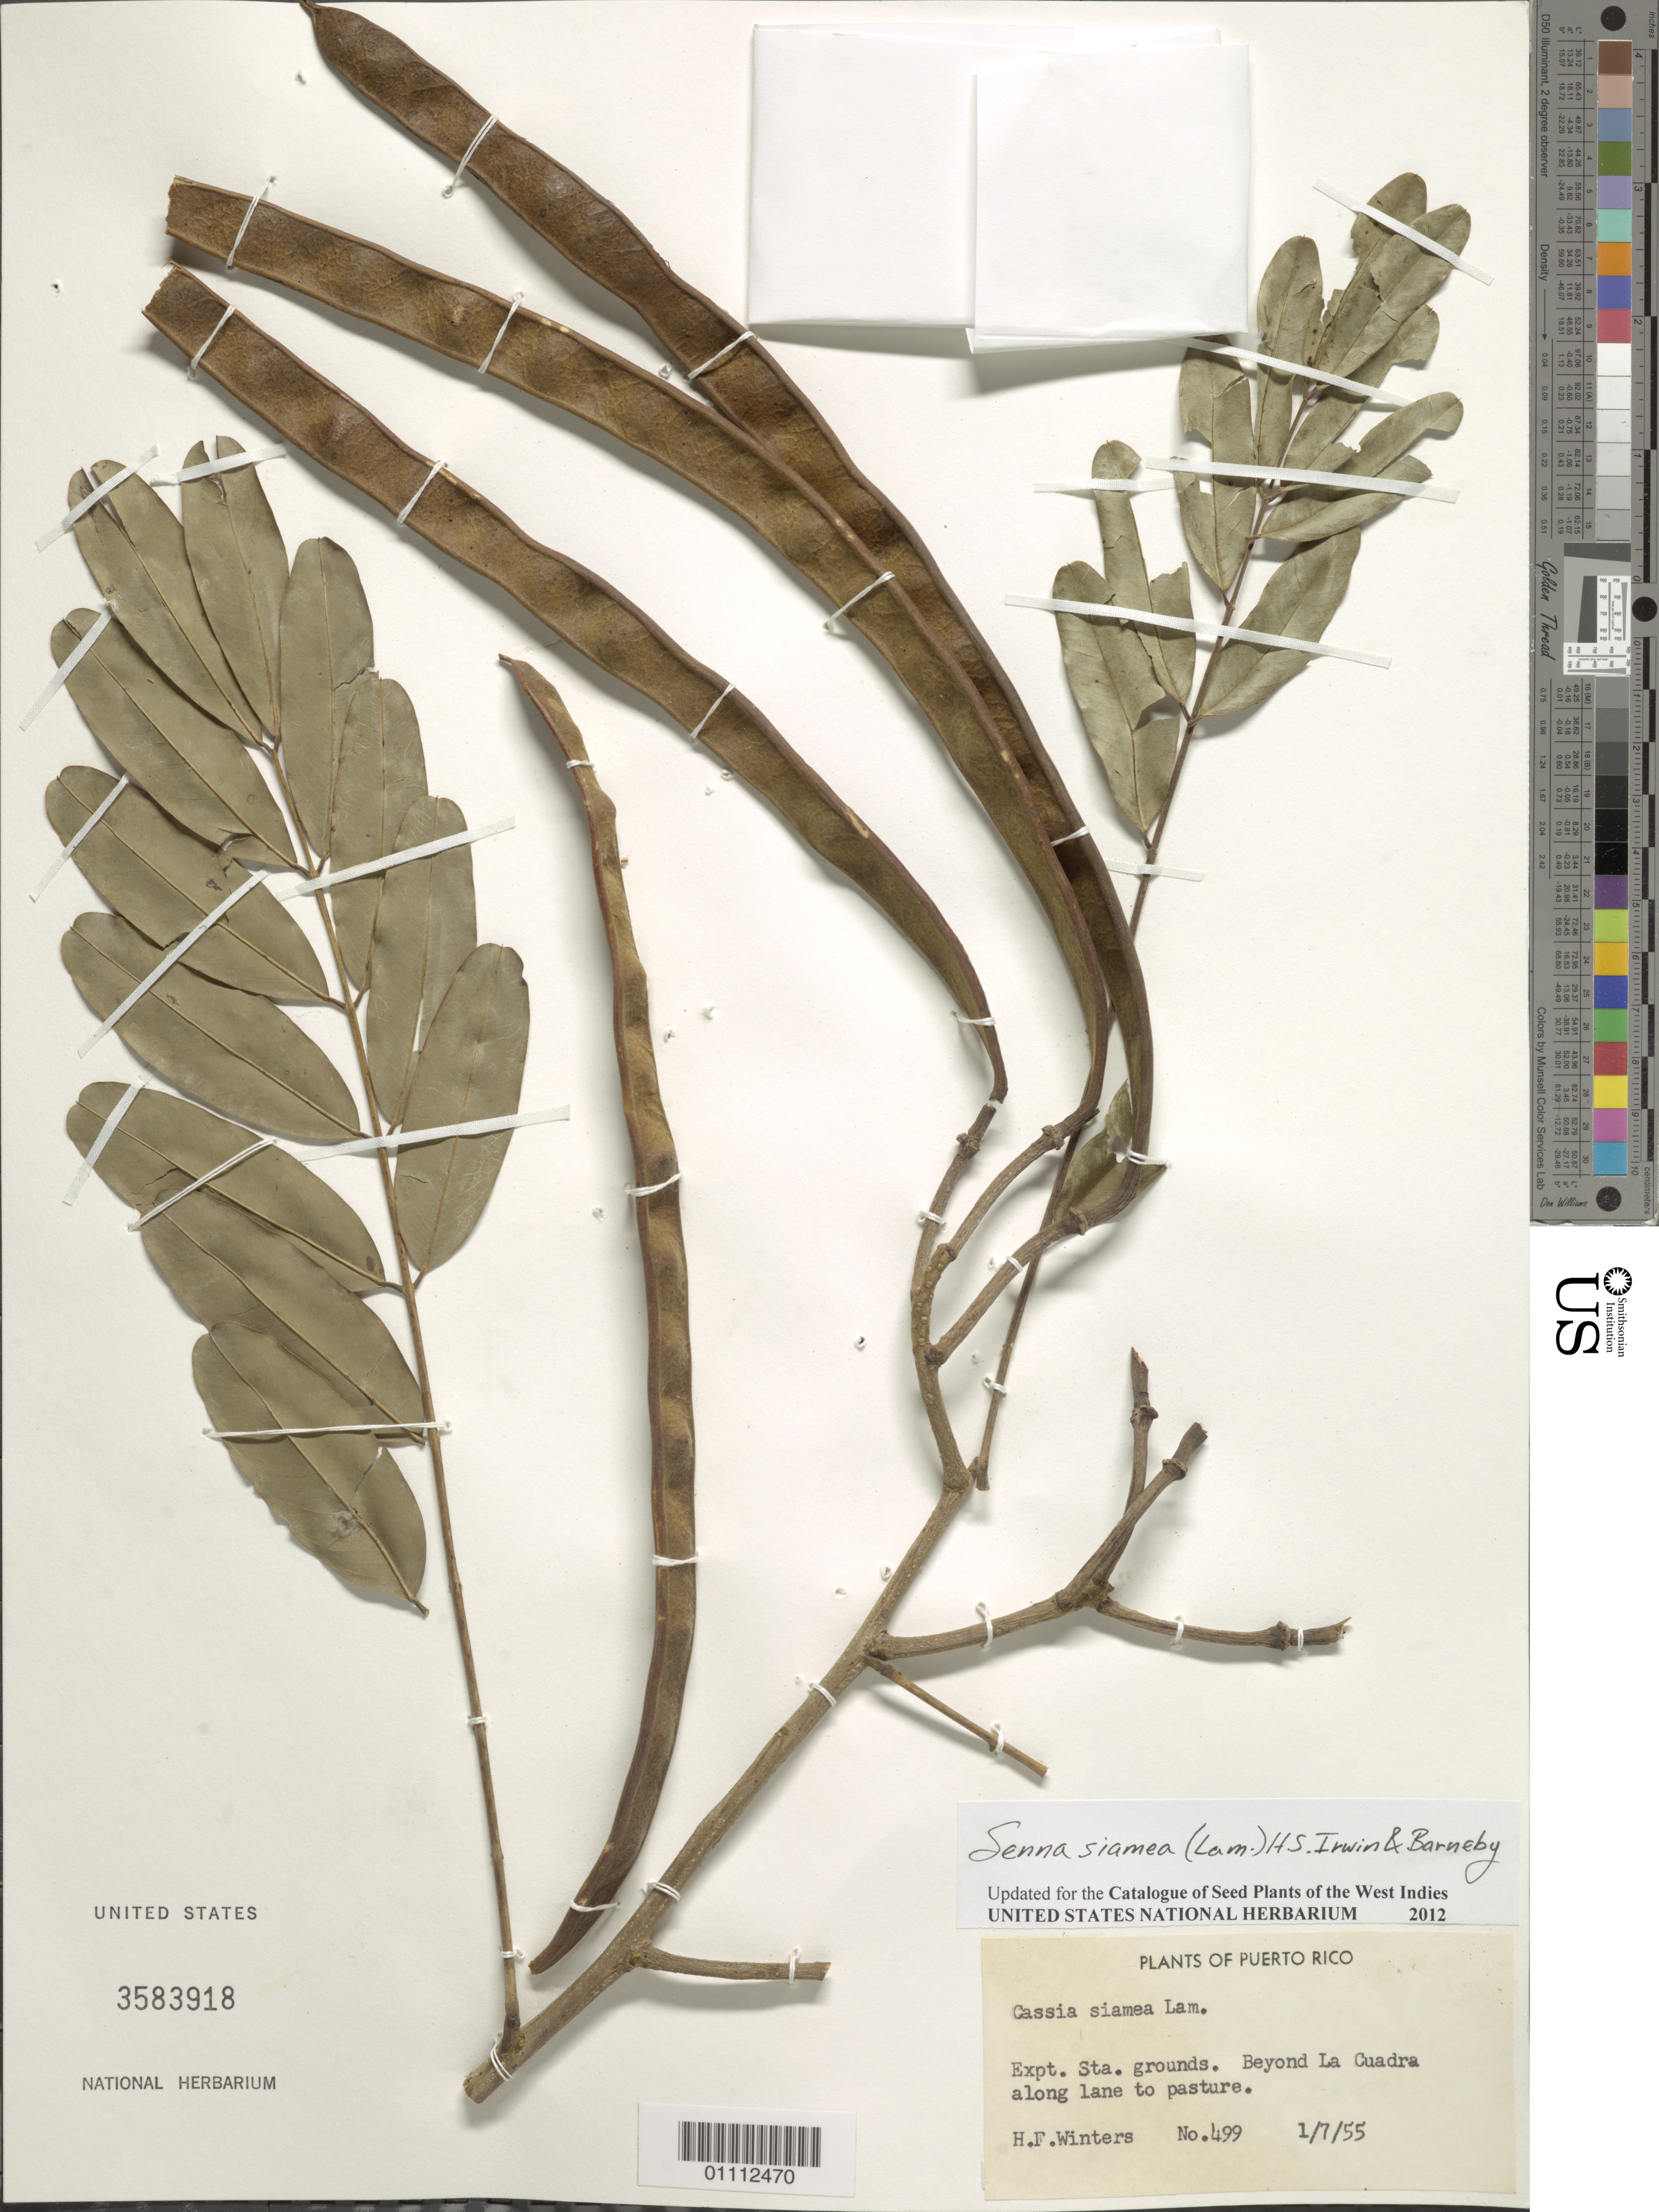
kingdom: Plantae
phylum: Tracheophyta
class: Magnoliopsida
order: Fabales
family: Fabaceae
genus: Senna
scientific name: Senna siamea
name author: (Lam.) H.S. Irwin & Barneby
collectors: H. Winters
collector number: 499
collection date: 1955-01-07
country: Puerto Rico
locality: Expt. Station grounds; beyond La Cuadra.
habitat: Along lane to pastrue.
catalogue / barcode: US 3583918